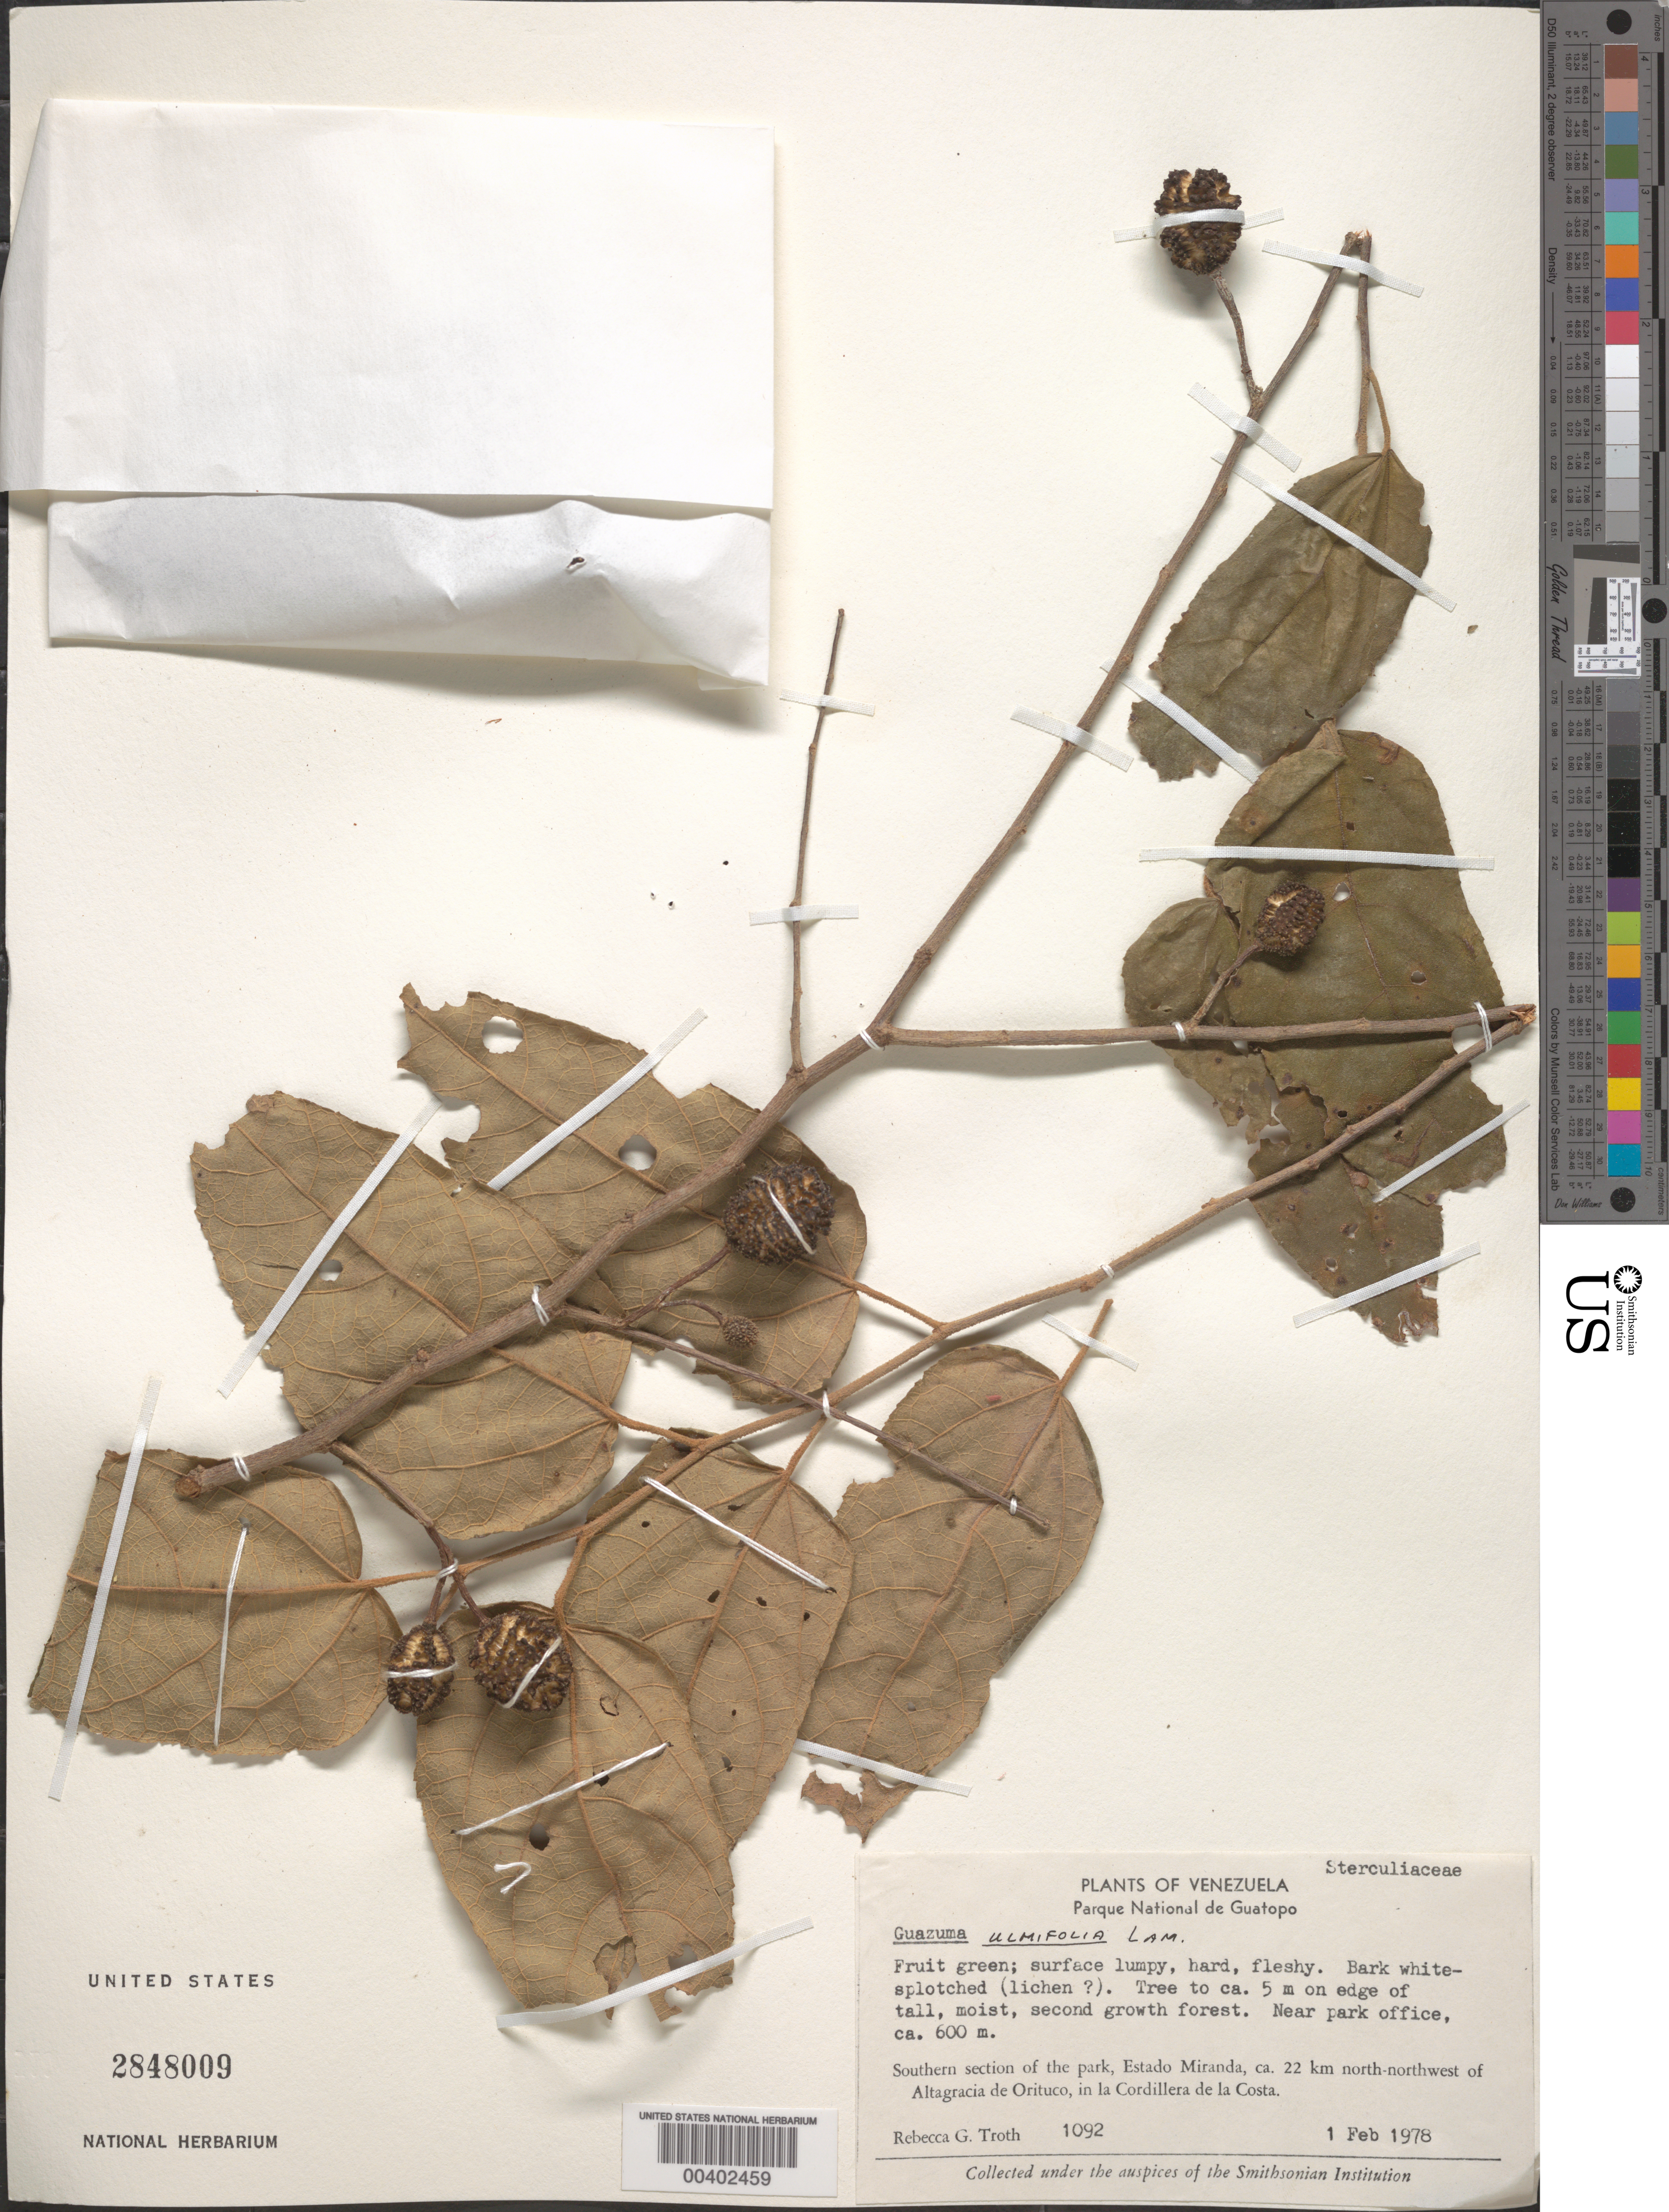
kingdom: Plantae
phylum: Tracheophyta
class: Magnoliopsida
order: Malvales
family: Malvaceae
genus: Guazuma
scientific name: Guazuma ulmifolia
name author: Lam.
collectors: R. Troth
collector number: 1092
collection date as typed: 01 Feb 1978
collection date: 1978-02-01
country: Venezuela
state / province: Miranda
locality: ca. 22 km NNW of Altagracia de Orituco, in la Cordillera de la Coasta. Parque National de Guatopo. Southern section of park.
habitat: Edge of tall, moist second growth forest.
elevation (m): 600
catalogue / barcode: US 2848009